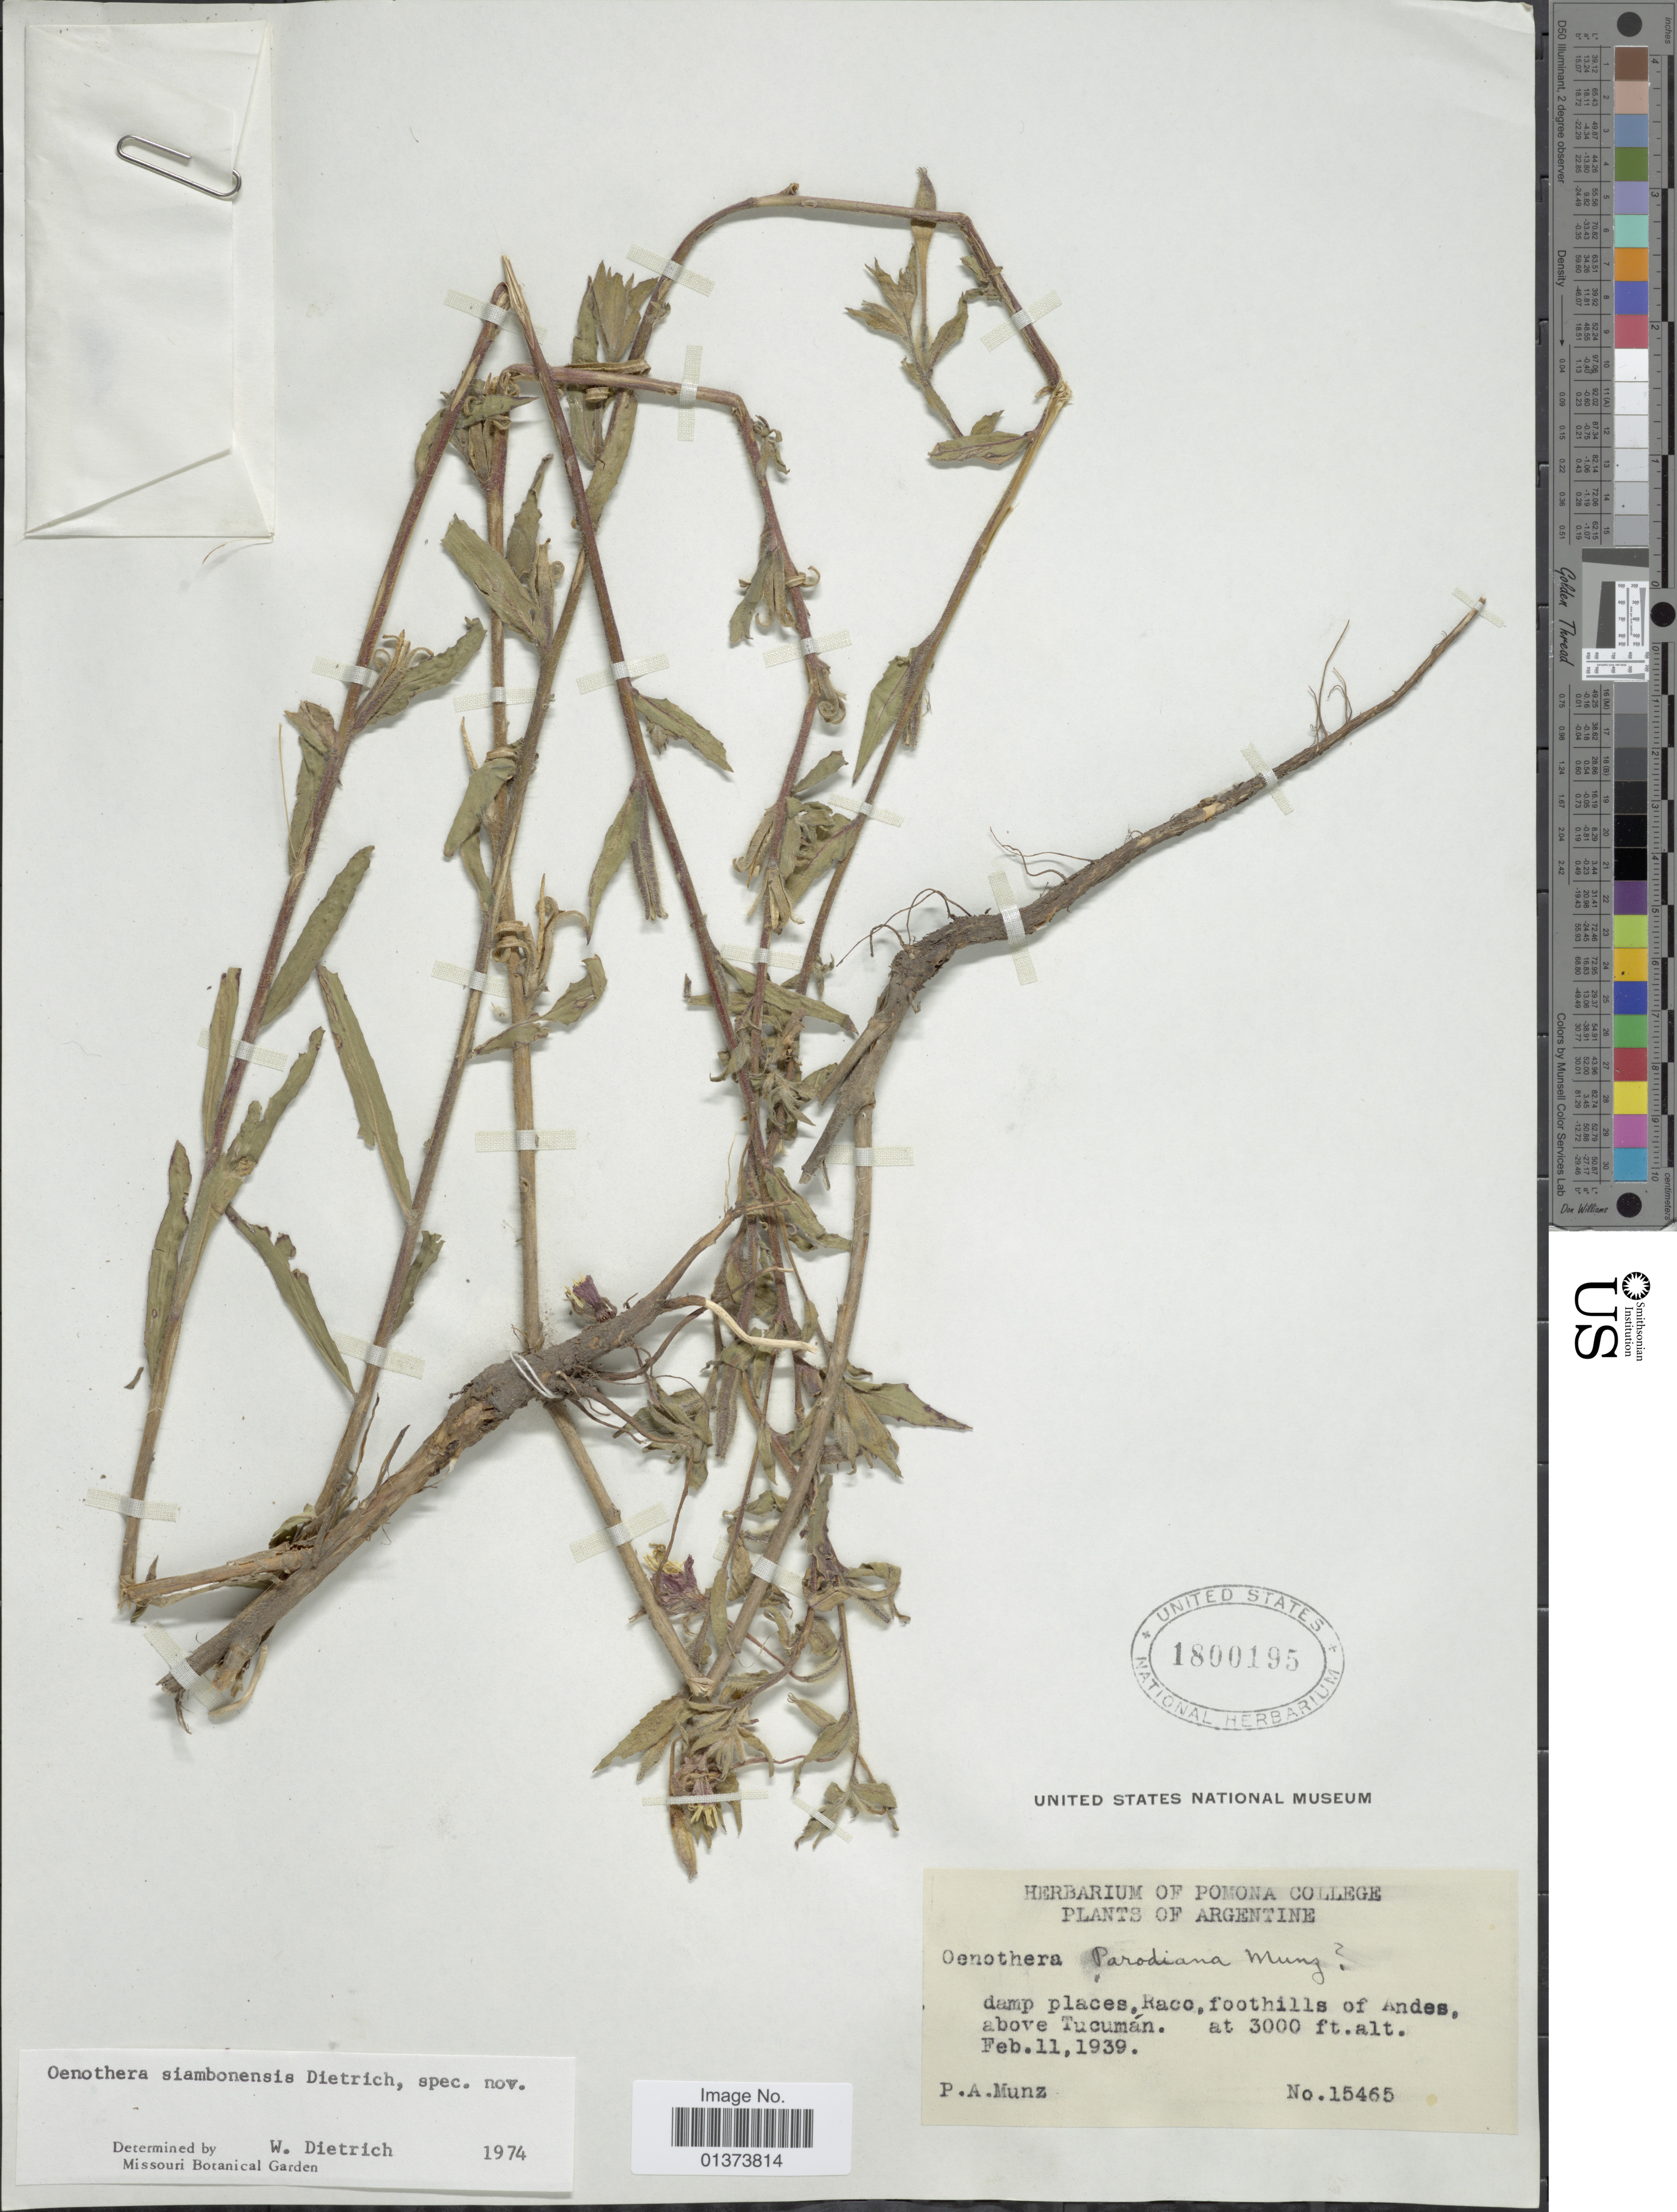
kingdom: Plantae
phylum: Tracheophyta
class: Magnoliopsida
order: Myrtales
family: Onagraceae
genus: Oenothera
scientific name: Oenothera siambonensis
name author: W. Dietr.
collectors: P. A. Munz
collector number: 15465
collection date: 1939-02-11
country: Argentina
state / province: Tucuman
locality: Damp places, Raco, foothills of Andes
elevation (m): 914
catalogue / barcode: US 1800195